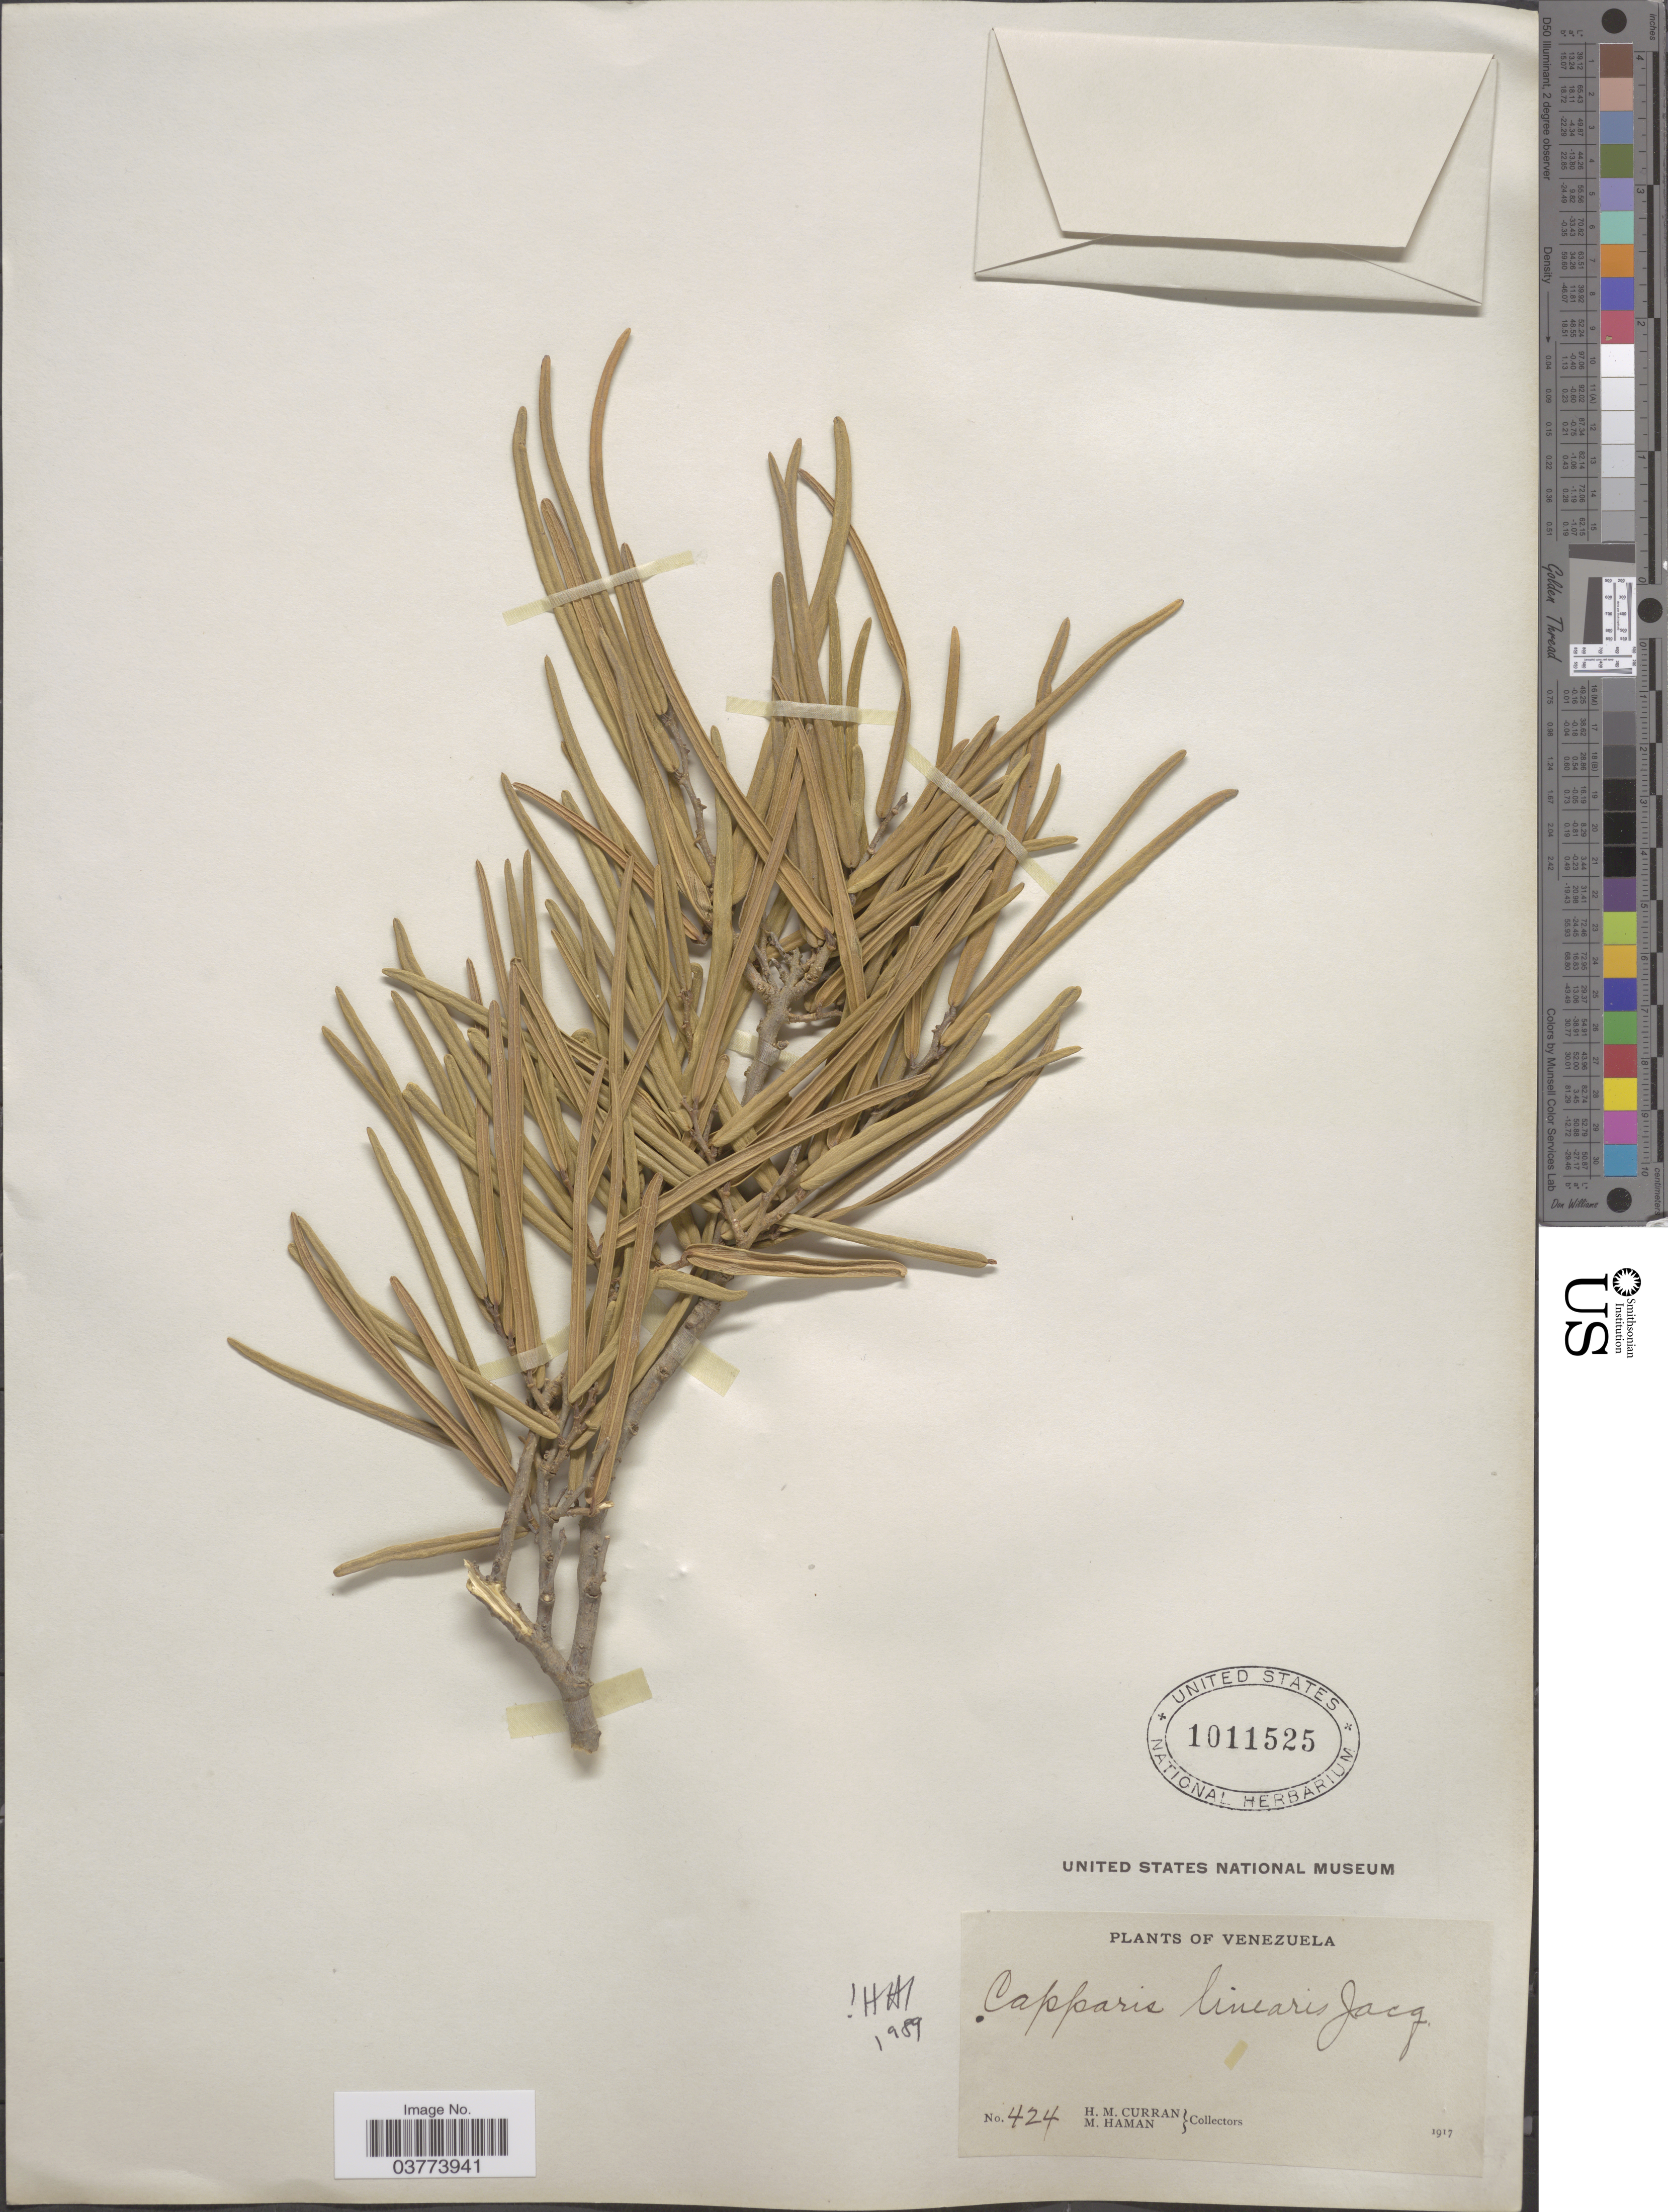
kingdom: Plantae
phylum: Tracheophyta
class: Magnoliopsida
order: Brassicales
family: Capparaceae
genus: Cynophalla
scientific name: Cynophalla linearis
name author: (Jacq.) J. Presl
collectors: H. M. Curran & M. Haman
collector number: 424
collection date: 1917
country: Venezuela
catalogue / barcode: US 1011525